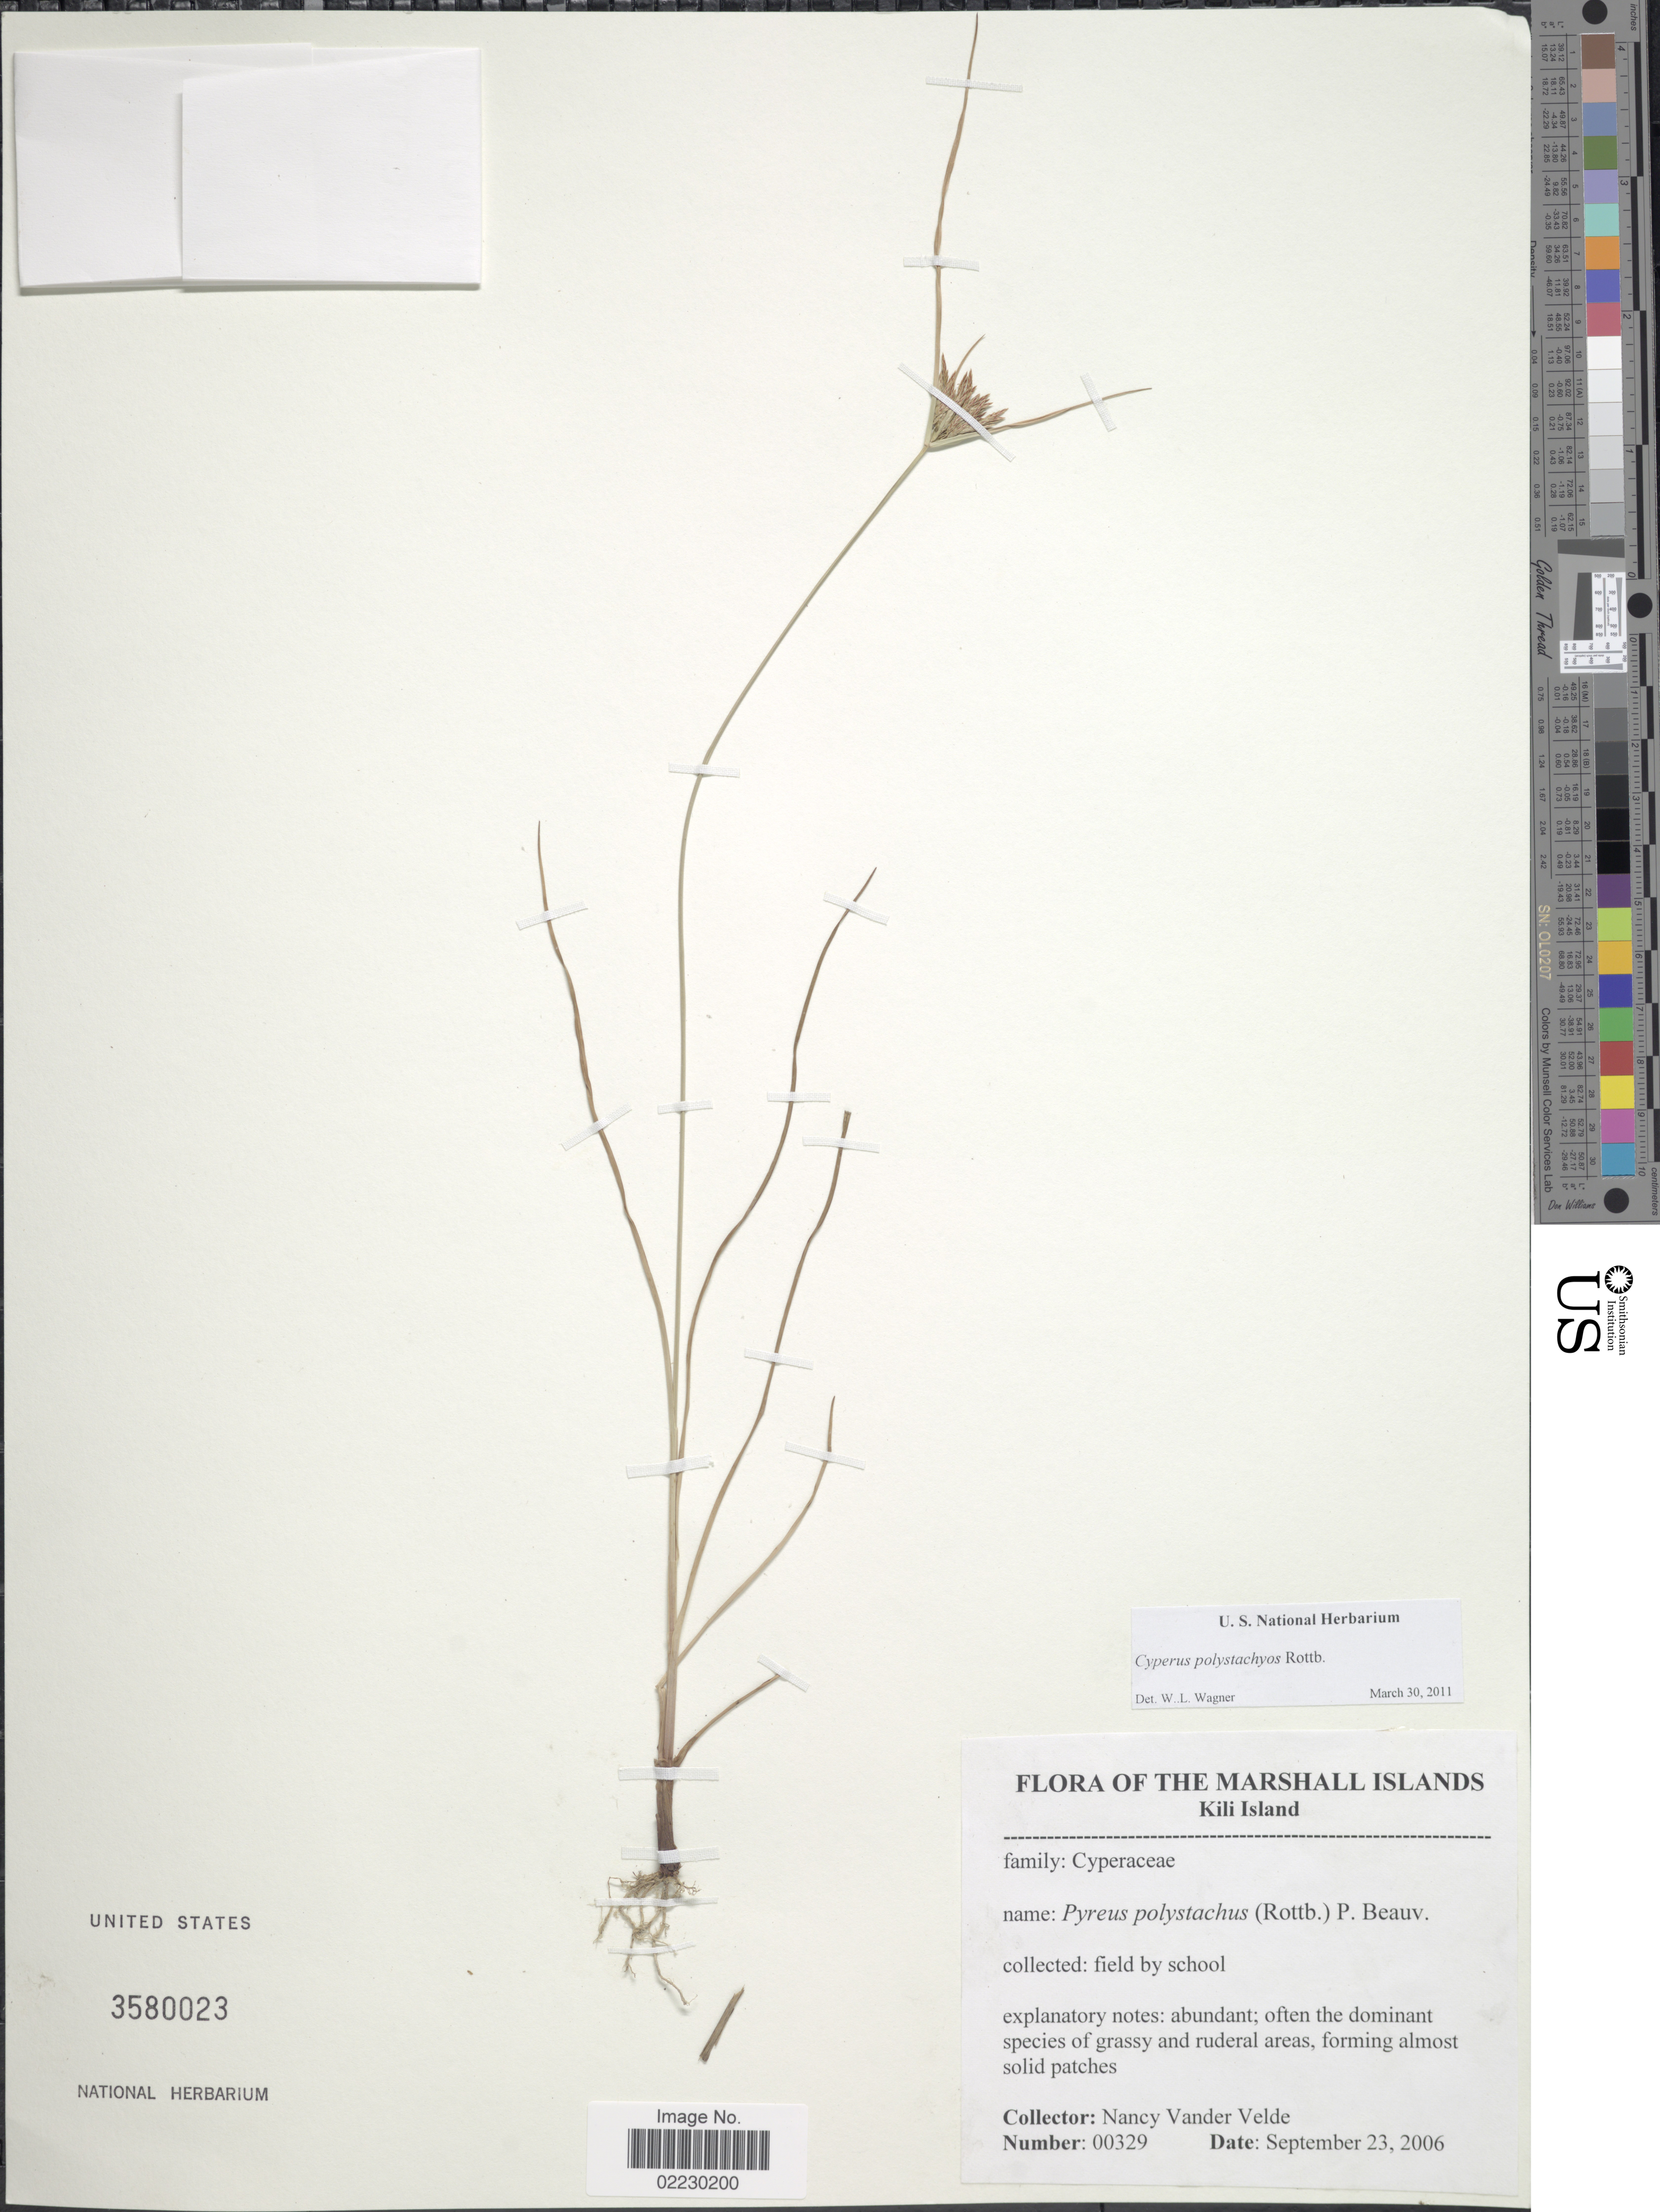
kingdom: Plantae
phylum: Tracheophyta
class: Liliopsida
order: Poales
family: Cyperaceae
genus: Cyperus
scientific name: Cyperus polystachyos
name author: Rottb.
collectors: N. Vander Velde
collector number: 00329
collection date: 2006-09-23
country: Marshall Islands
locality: Kili Island, field by school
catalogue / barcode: US 3580023